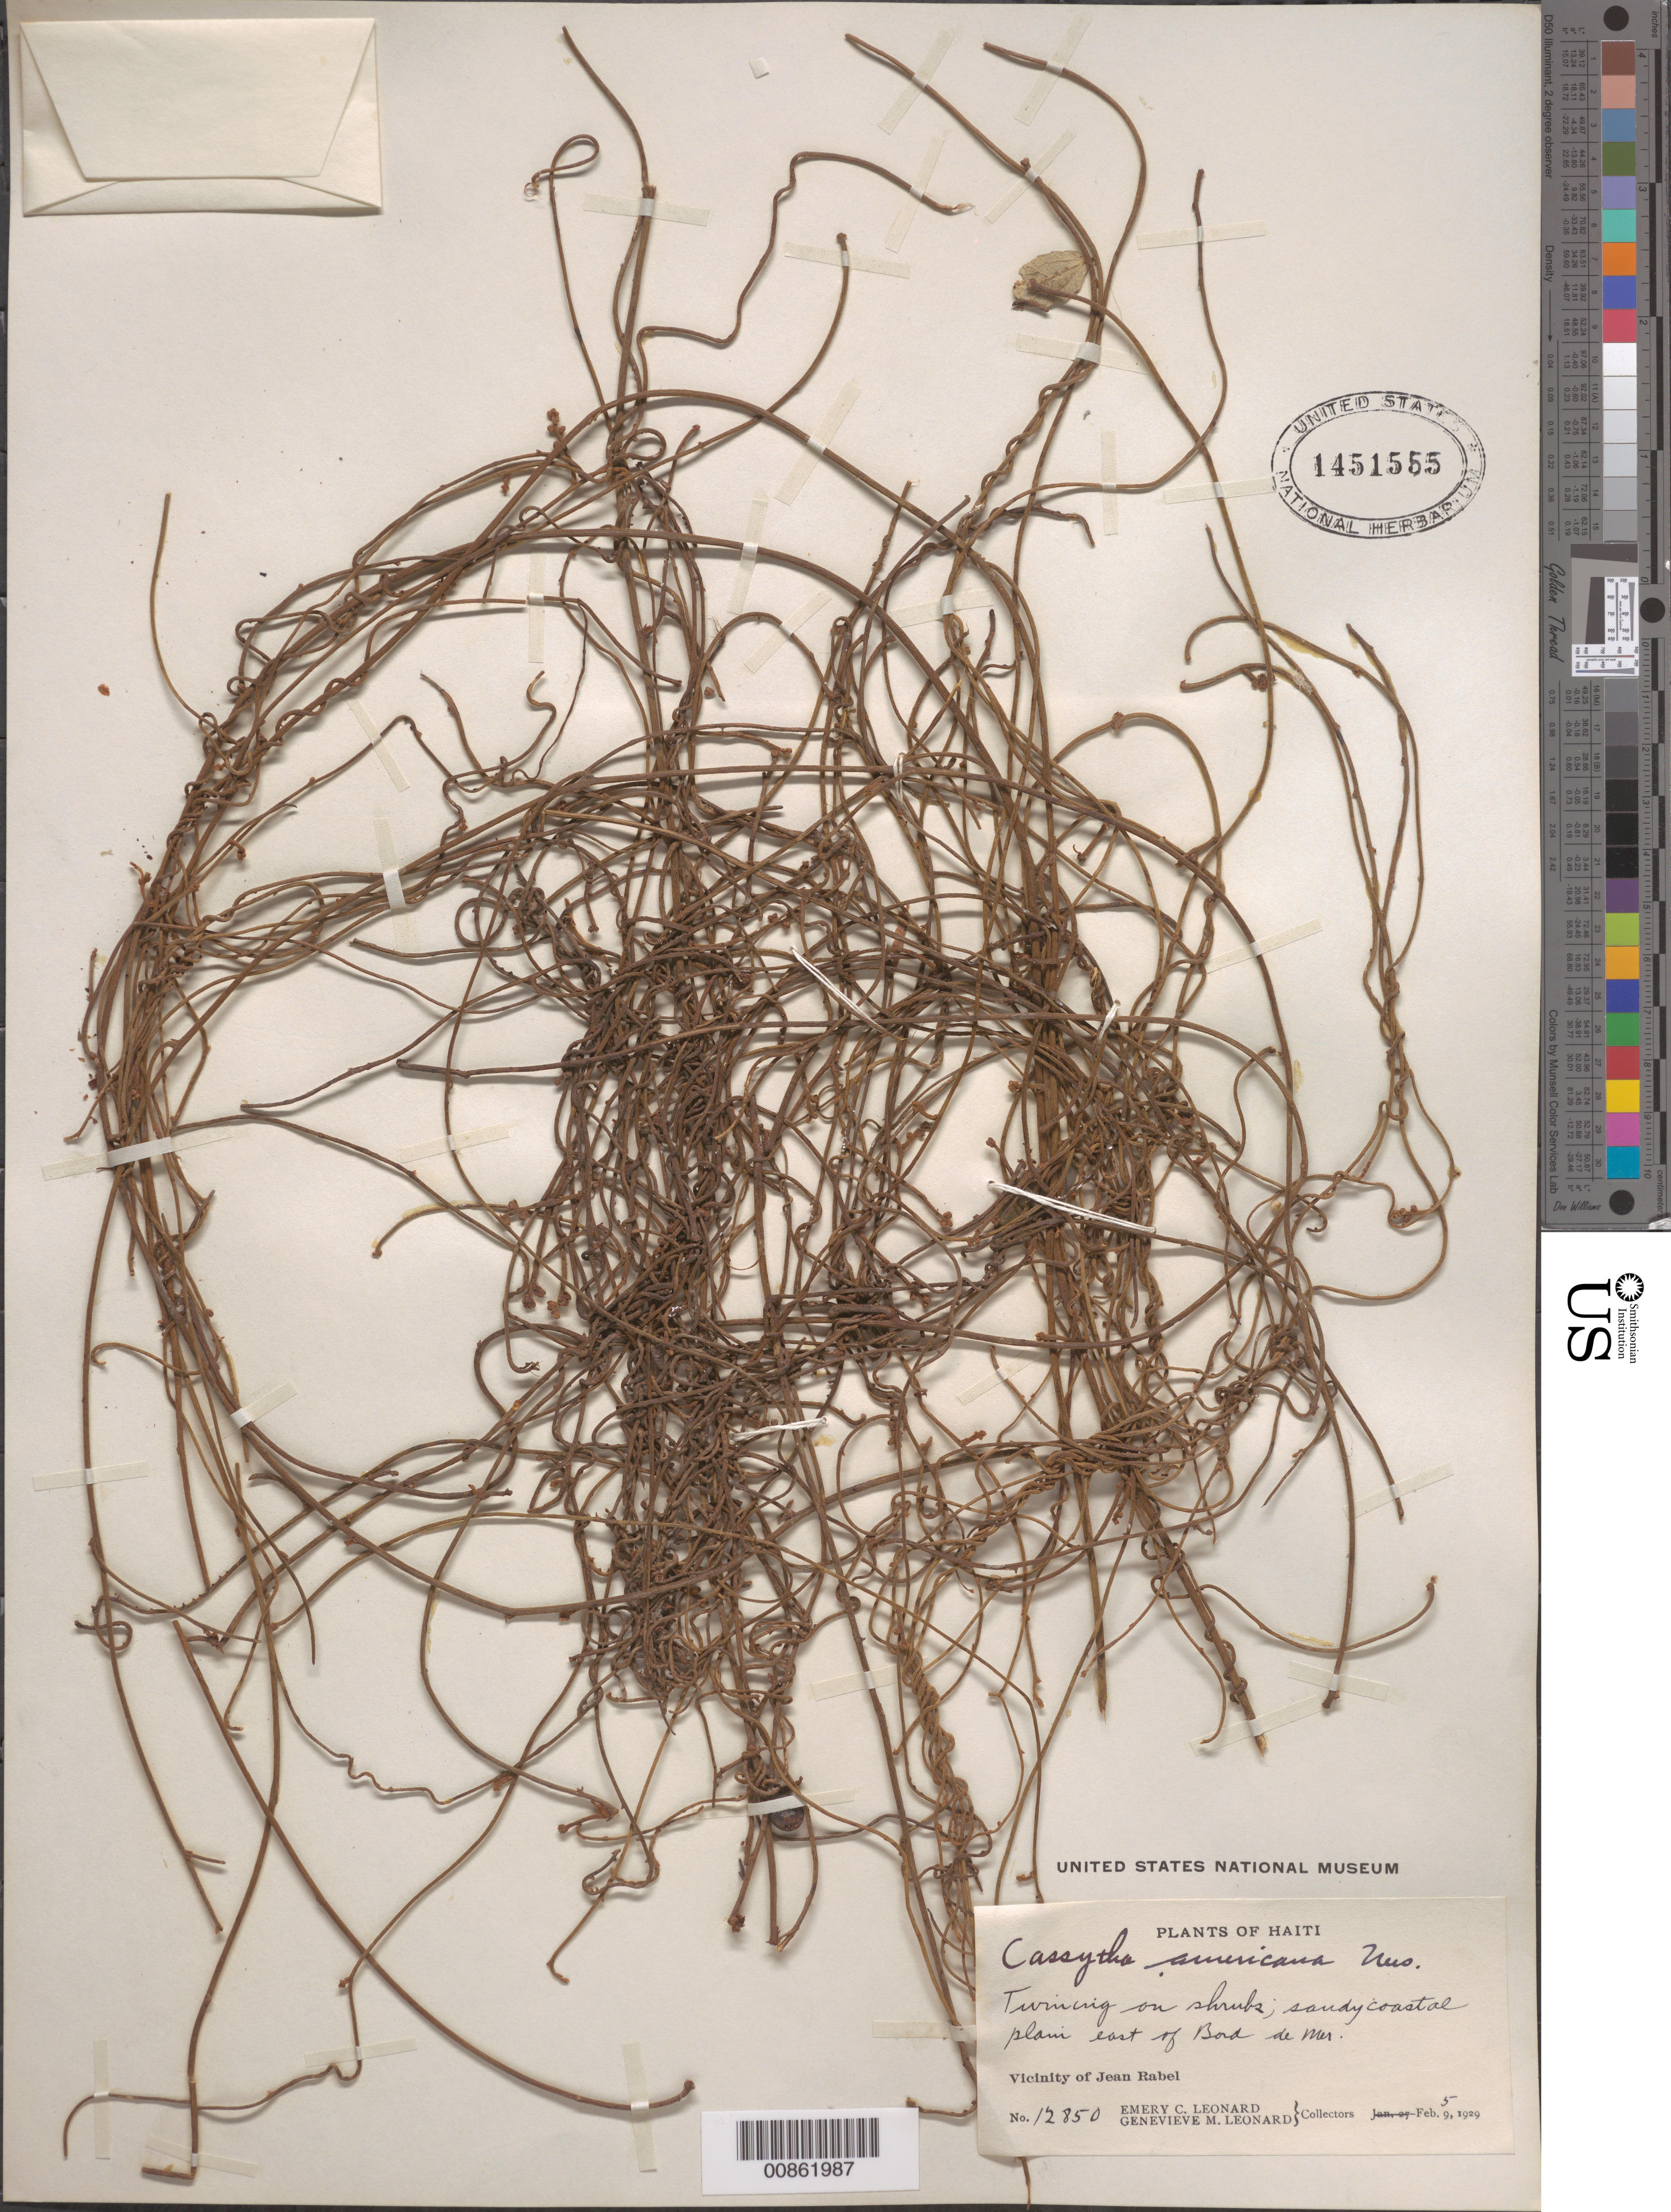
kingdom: Plantae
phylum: Tracheophyta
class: Magnoliopsida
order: Laurales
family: Lauraceae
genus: Cassytha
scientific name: Cassytha filiformis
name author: L.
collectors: E. C. Leonard & G. M. Leonard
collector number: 12850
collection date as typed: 05 Feb 1929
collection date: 1929-02-05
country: Haiti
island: Hispaniola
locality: Vicinity of Jean Rabel. East of Bord du Mer.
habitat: Sandy coastal plain. Twinning on shrubs.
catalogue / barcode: US 1451555